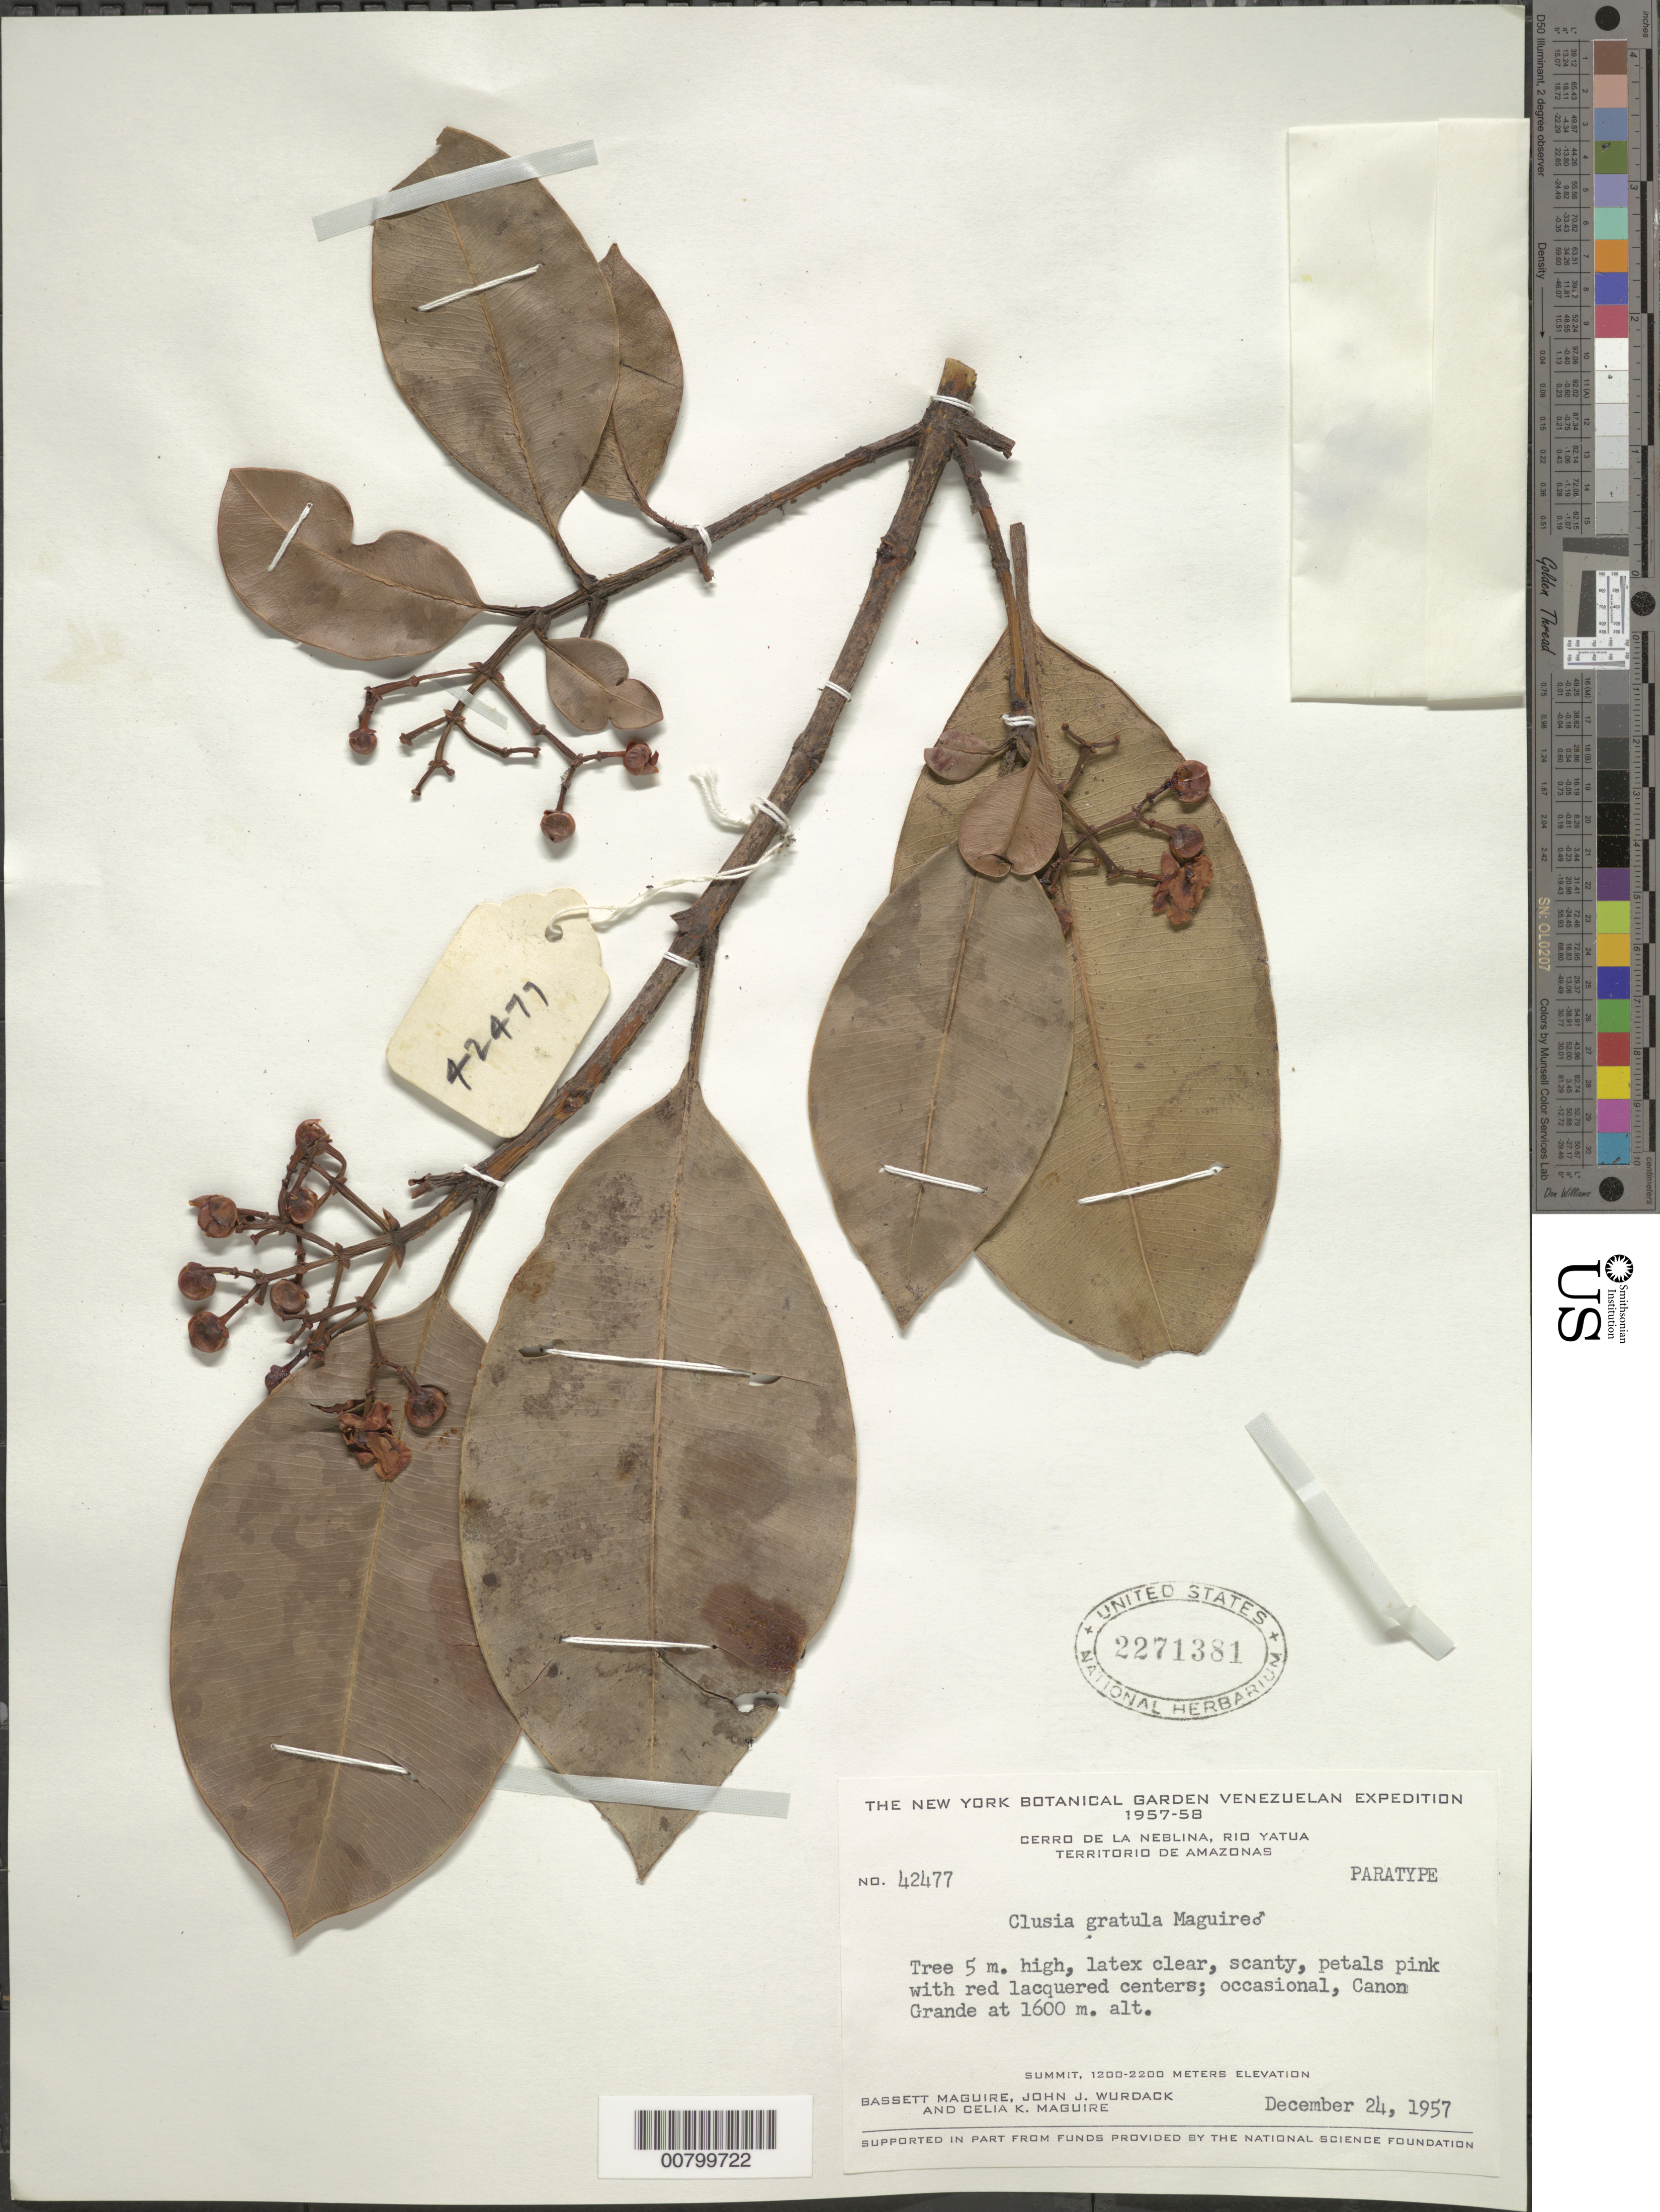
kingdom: Plantae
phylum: Tracheophyta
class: Magnoliopsida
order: Malpighiales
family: Clusiaceae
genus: Clusia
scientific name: Clusia gratula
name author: Maguire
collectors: B. Maguire, J. J. Wurdack & C. K. Maguire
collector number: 42477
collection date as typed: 24-Dec-57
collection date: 1957-12-24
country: Venezuela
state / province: Amazonas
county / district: Río Negro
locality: Cerro de la Neblina, Río Yatua, Caño Grande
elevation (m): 1600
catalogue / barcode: US 2271381